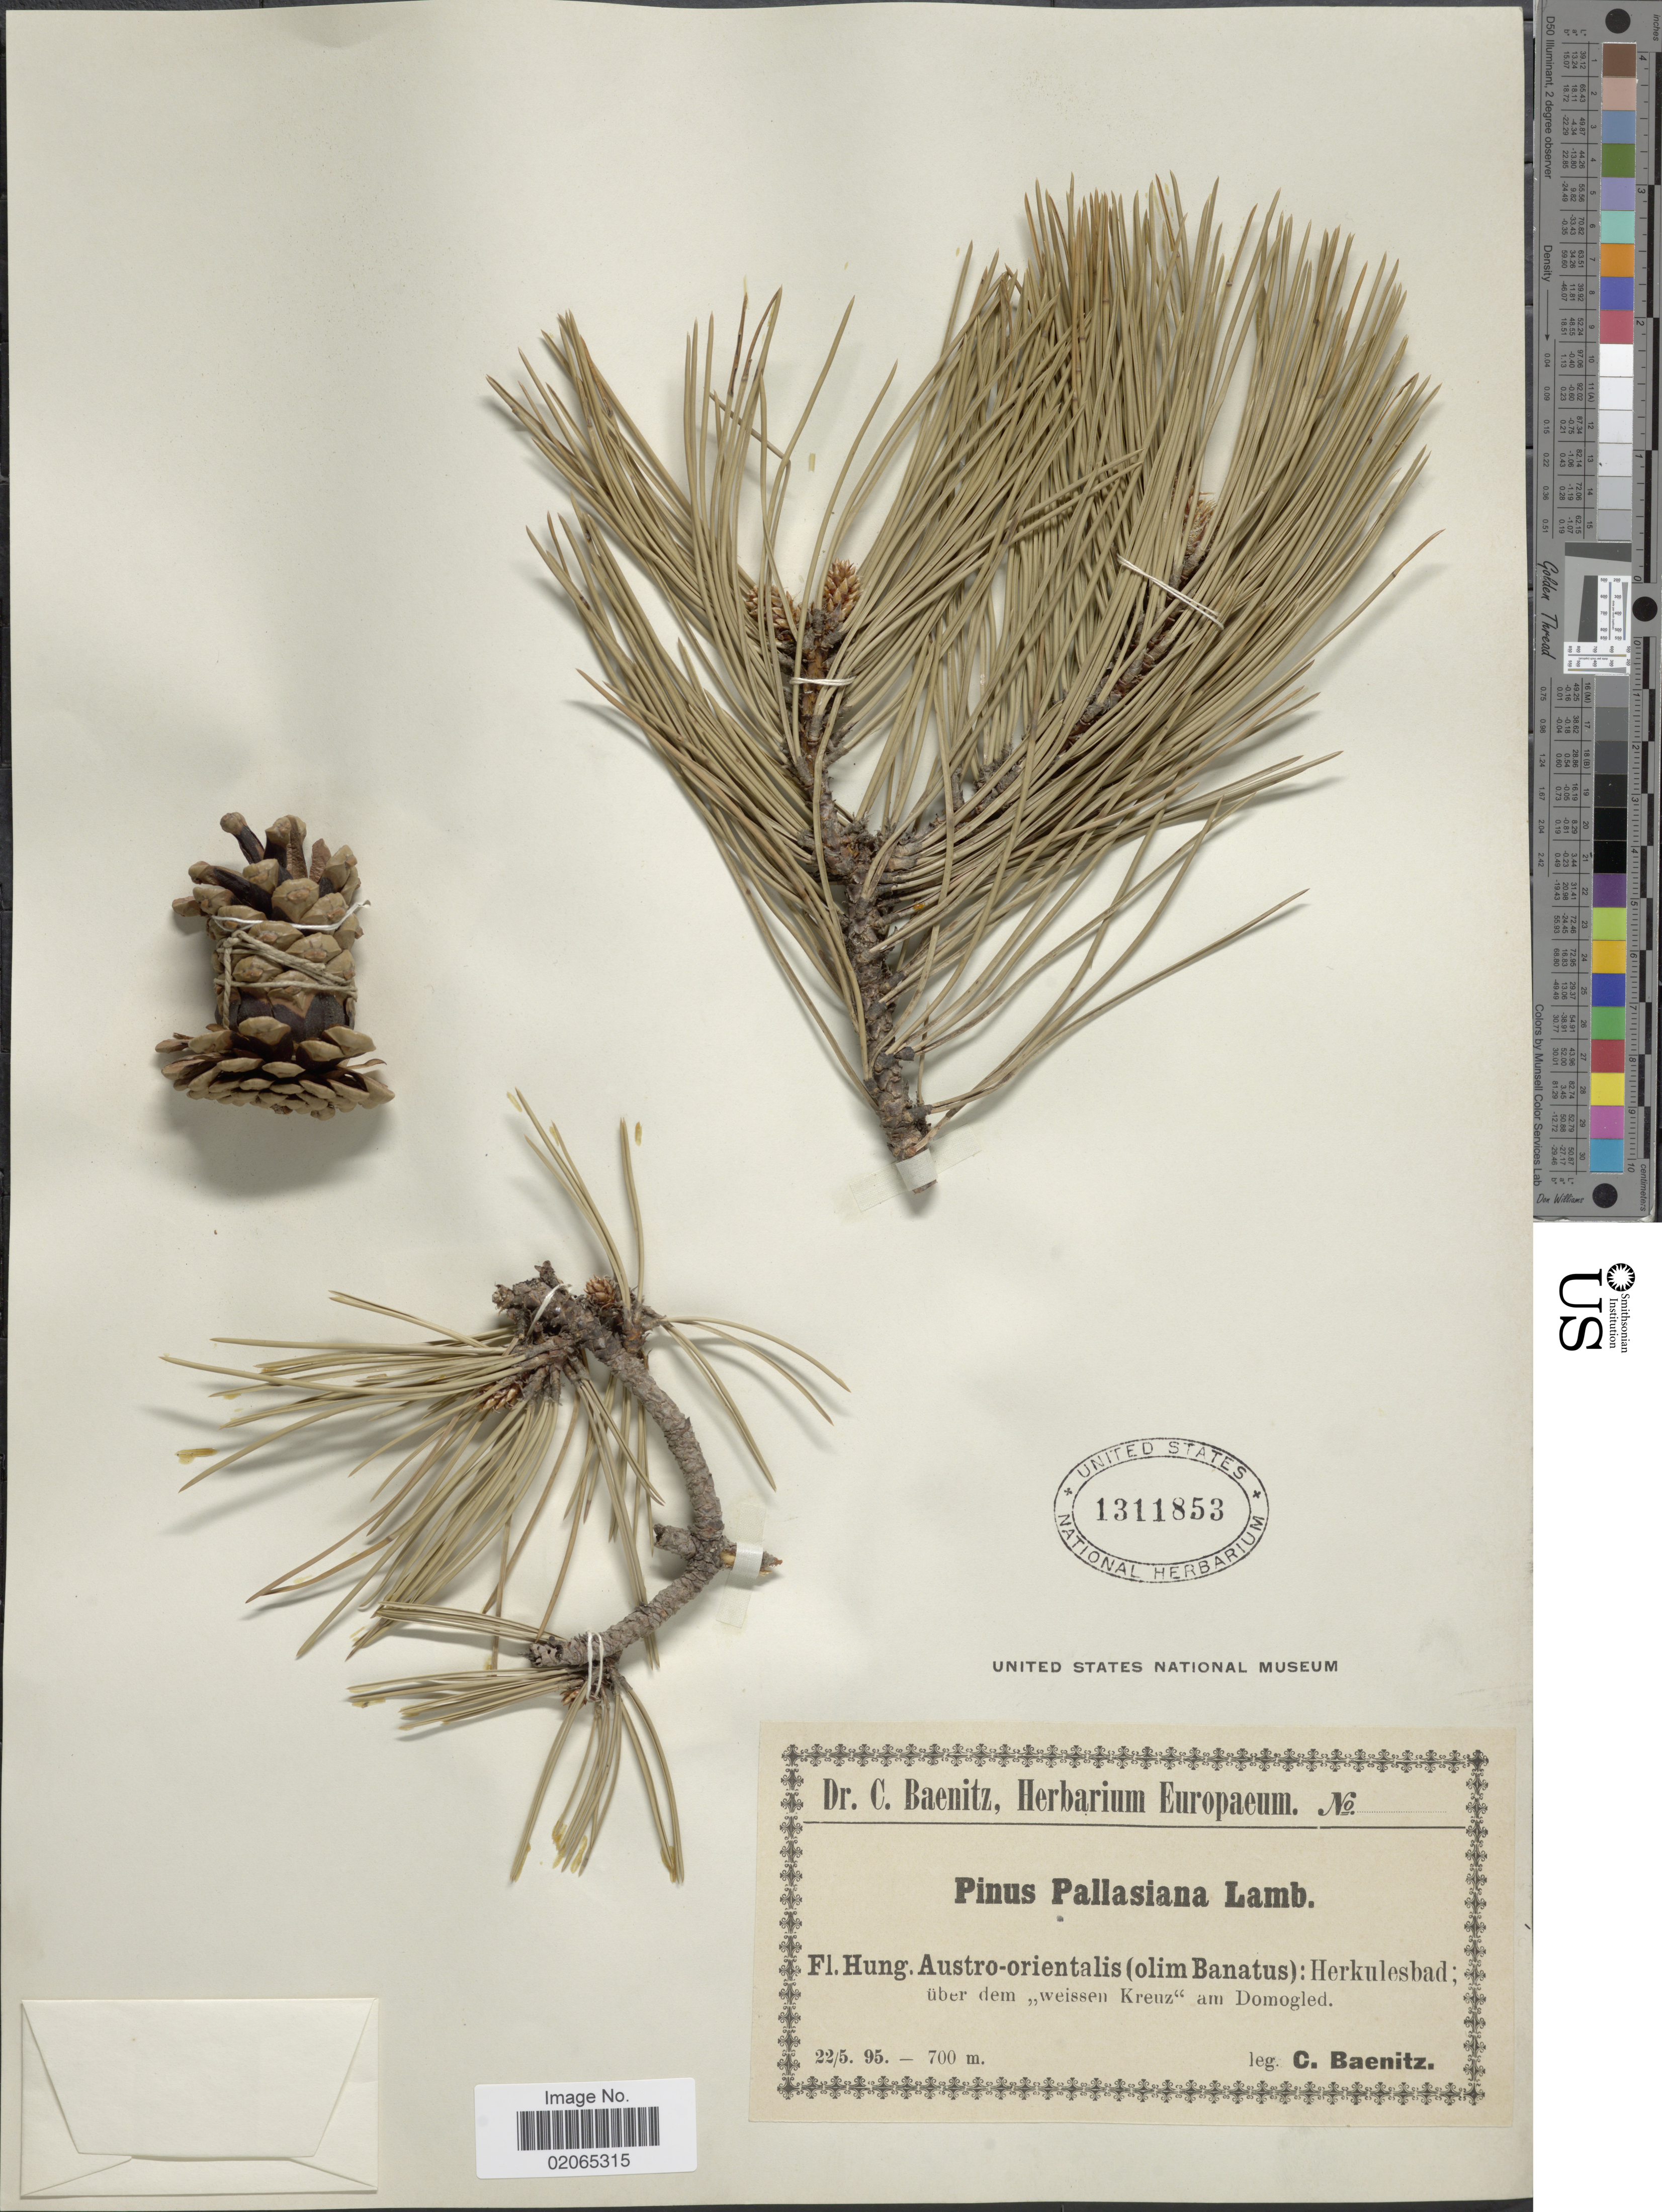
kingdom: Plantae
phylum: Tracheophyta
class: Pinopsida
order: Pinales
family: Pinaceae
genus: Pinus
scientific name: Pinus nigra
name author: Arnold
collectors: C. G. Baenitz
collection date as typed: Transcribed d/m/y: 22/5/95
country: Hungary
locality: Hung. Austro-orientalis (olim Banatus): Herkulesbad; über dem weissen Kreuz am Domogled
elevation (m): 700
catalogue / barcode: US 1311853